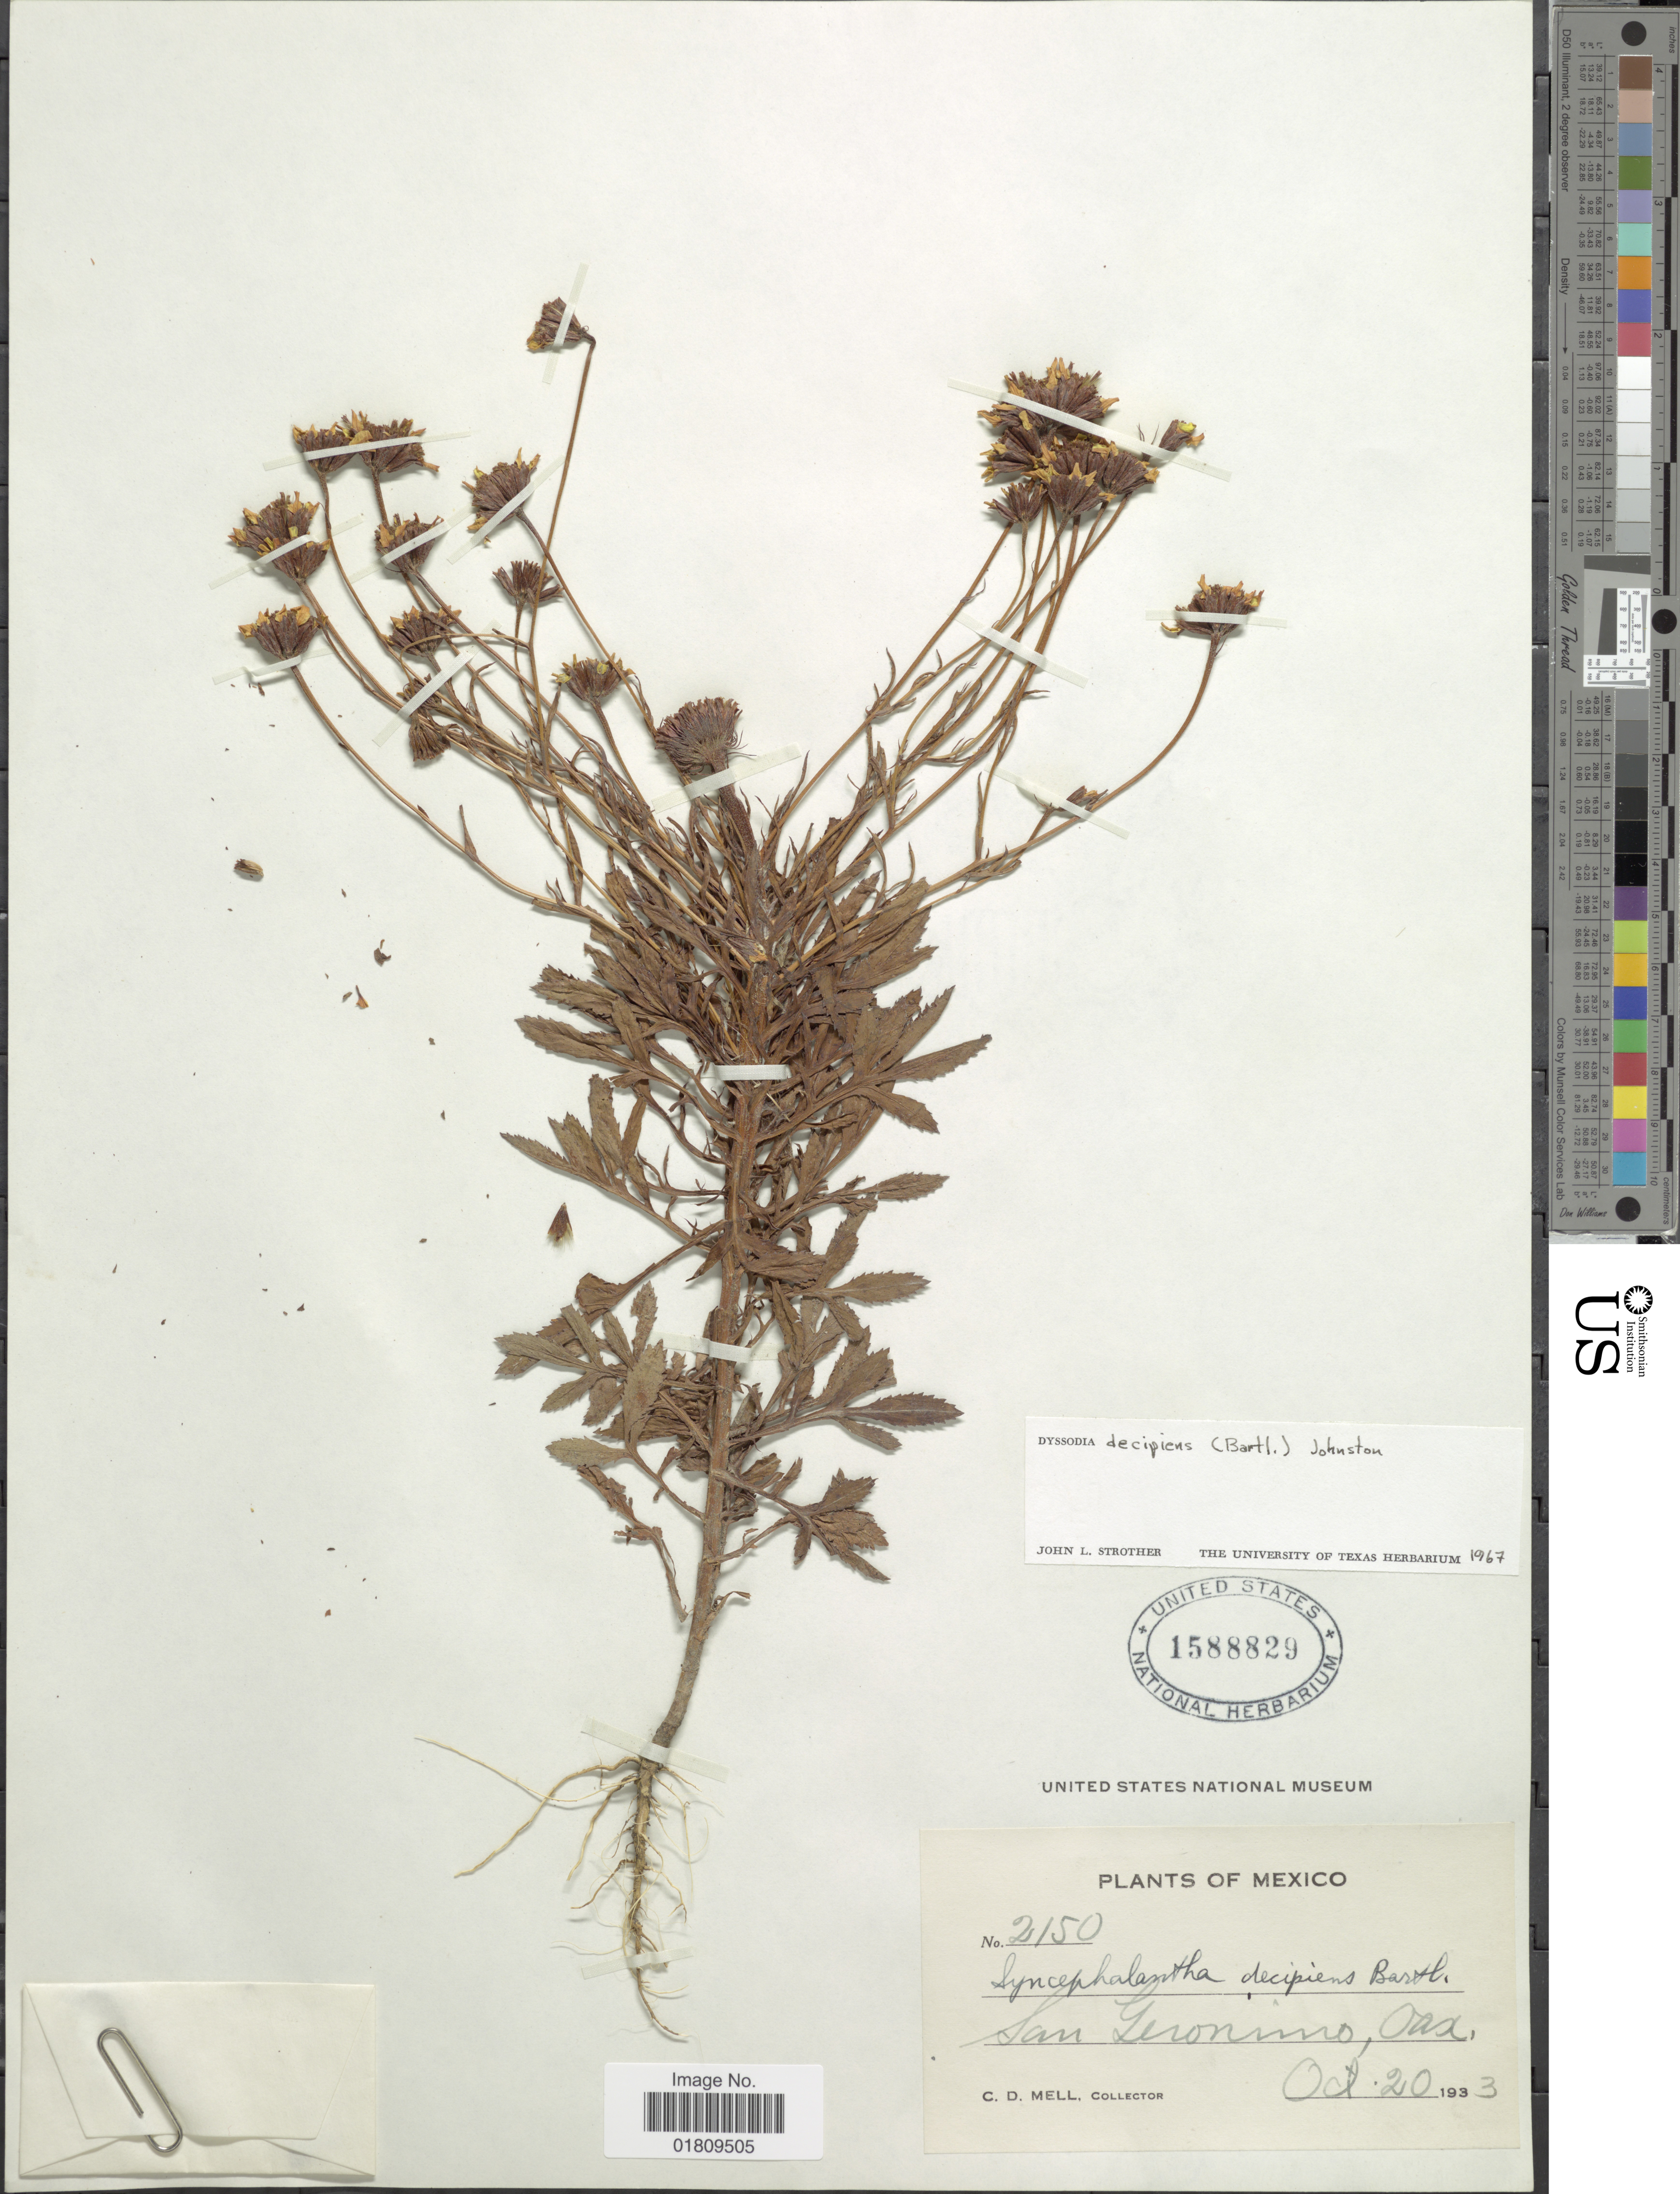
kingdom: Plantae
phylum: Tracheophyta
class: Magnoliopsida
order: Asterales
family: Asteraceae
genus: Dyssodia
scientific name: Dyssodia decipiens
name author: (Bartl.) M.C. Johnst. ex M.C. Johnst. & B.L. Turner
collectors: C. D. Mell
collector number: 2150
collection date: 1933-10-20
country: Mexico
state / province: Oaxaca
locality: San Geronimo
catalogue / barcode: US 1588829